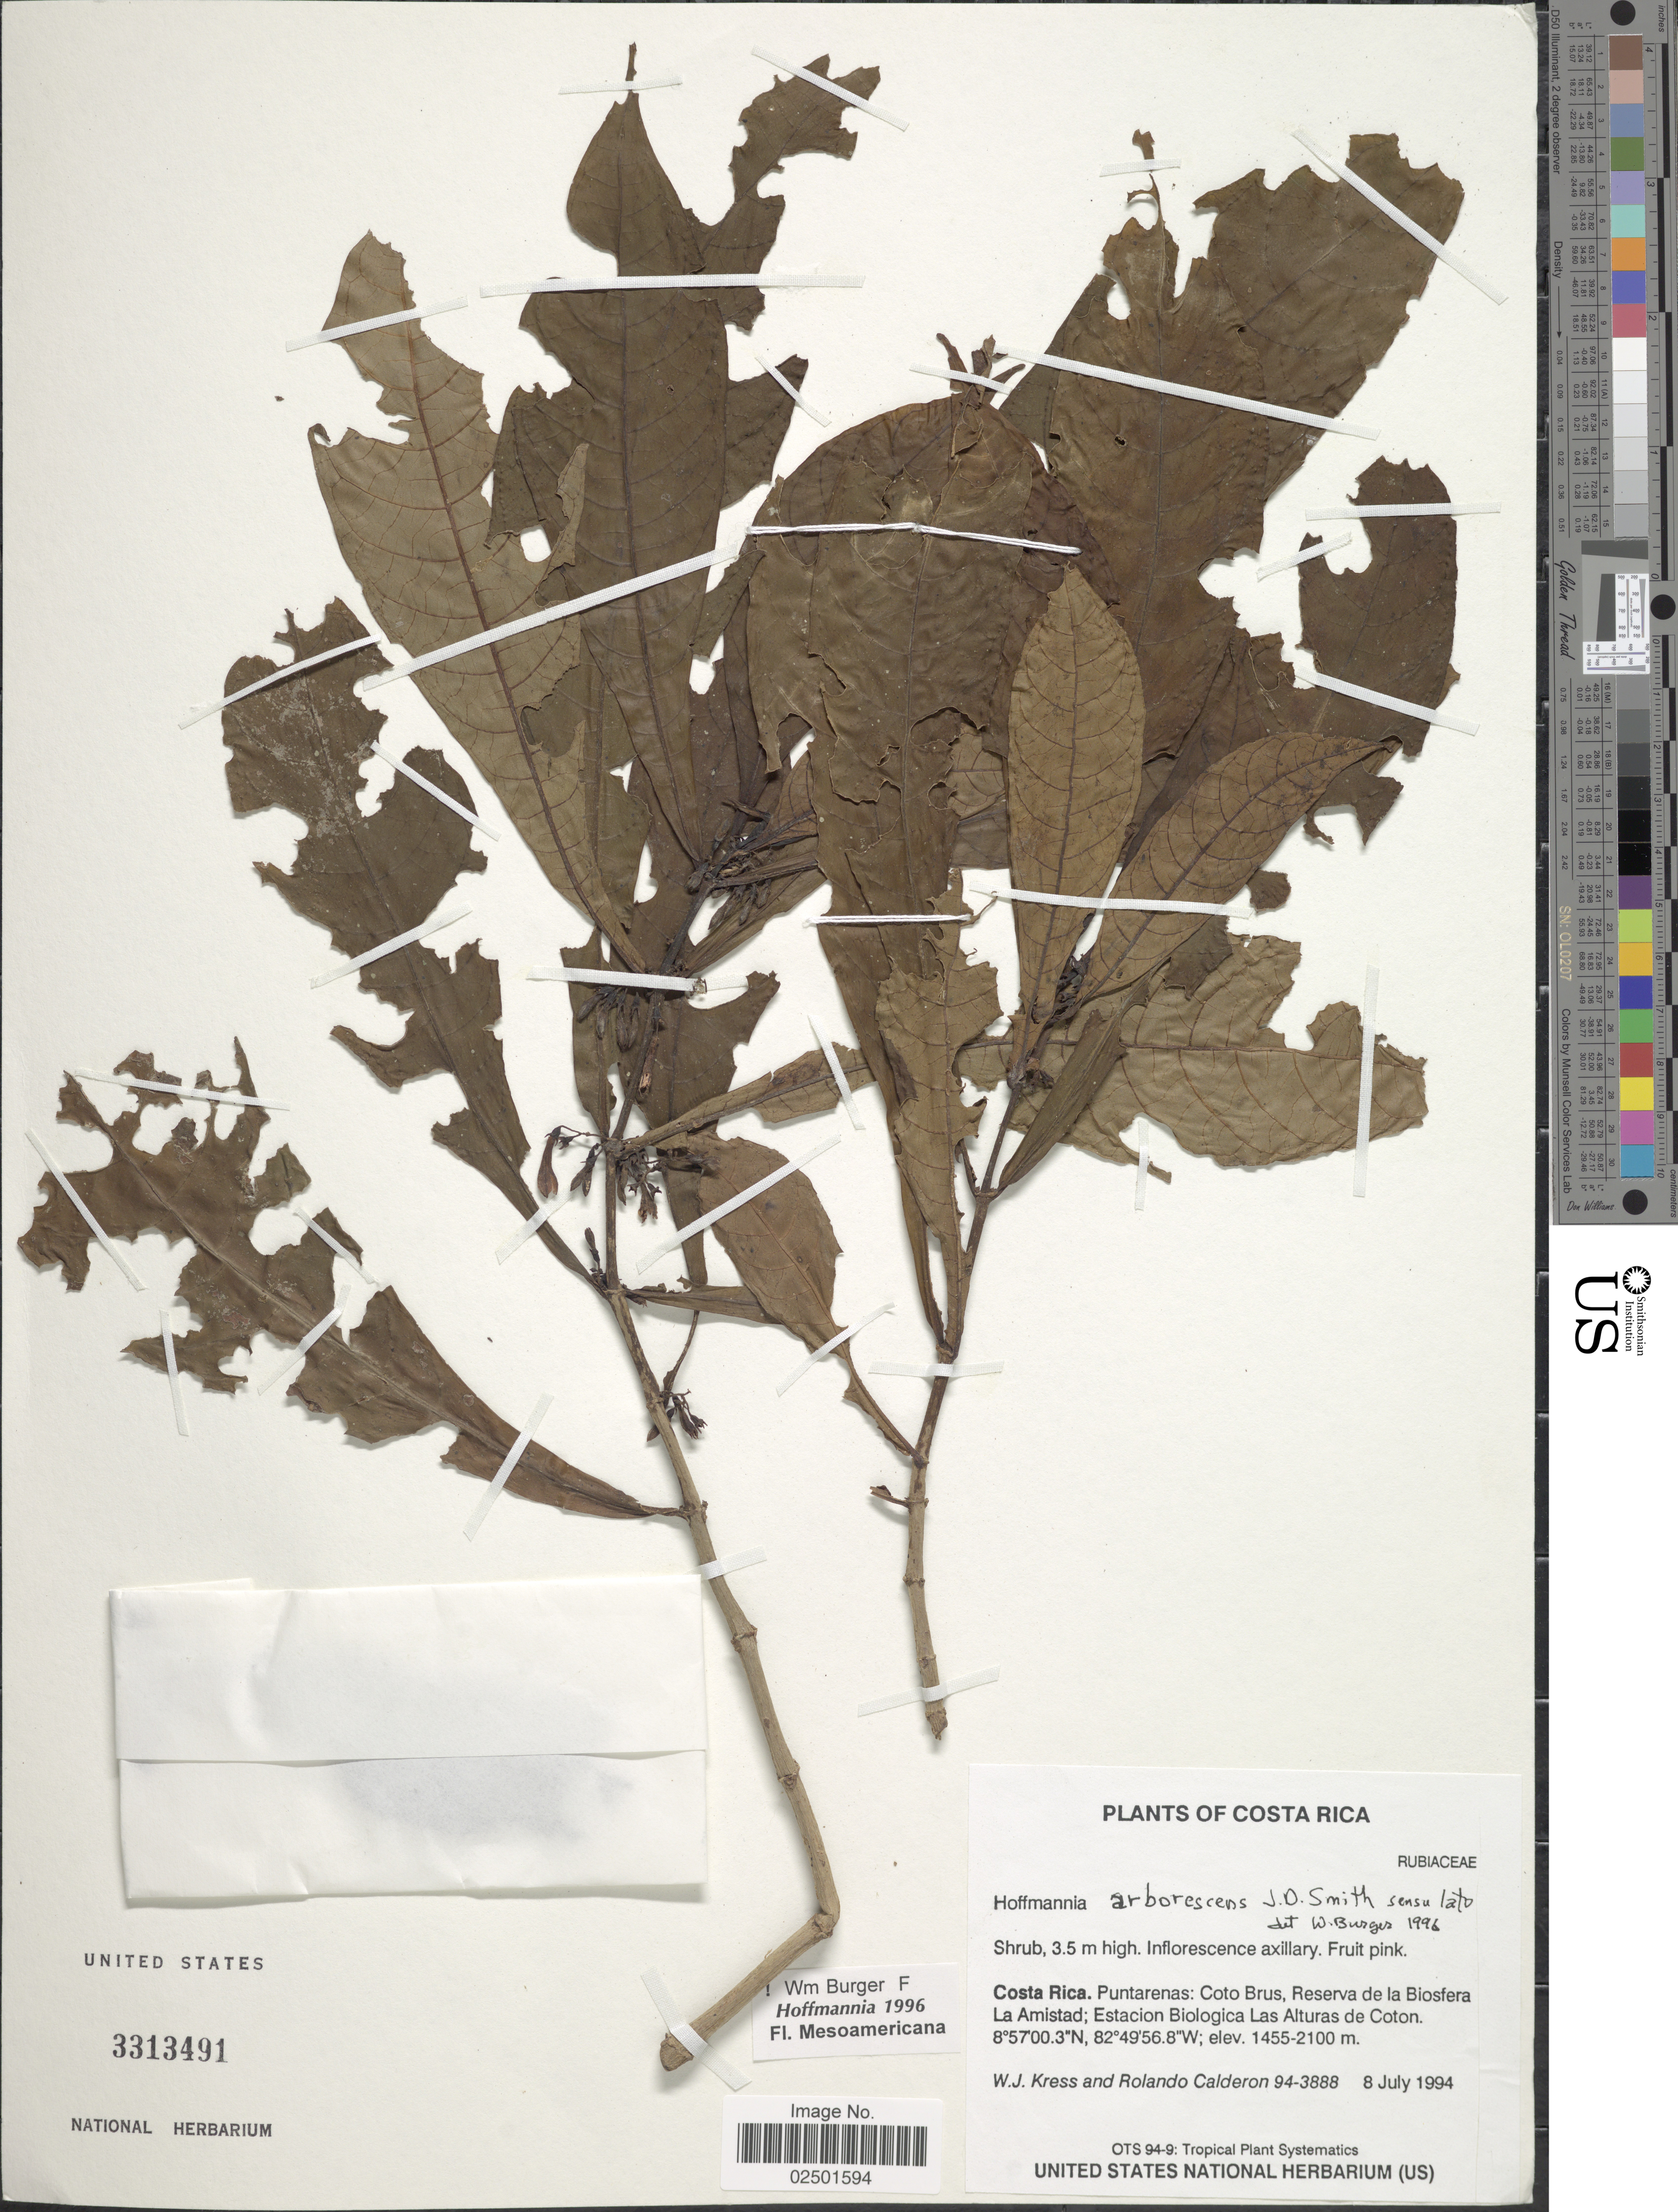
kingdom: Plantae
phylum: Tracheophyta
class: Magnoliopsida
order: Gentianales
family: Rubiaceae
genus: Hoffmannia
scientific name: Hoffmannia arborescens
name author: Donn. Sm.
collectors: W. J. Kress & R. Calderon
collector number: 94-3888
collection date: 1994-07-08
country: Costa Rica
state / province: Puntarenas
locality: Coto Brus. Reserva de la Biosfera de La Amistad; cerca Estacion Biologica Las Alturas de Coton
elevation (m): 1455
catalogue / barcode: US 3313491